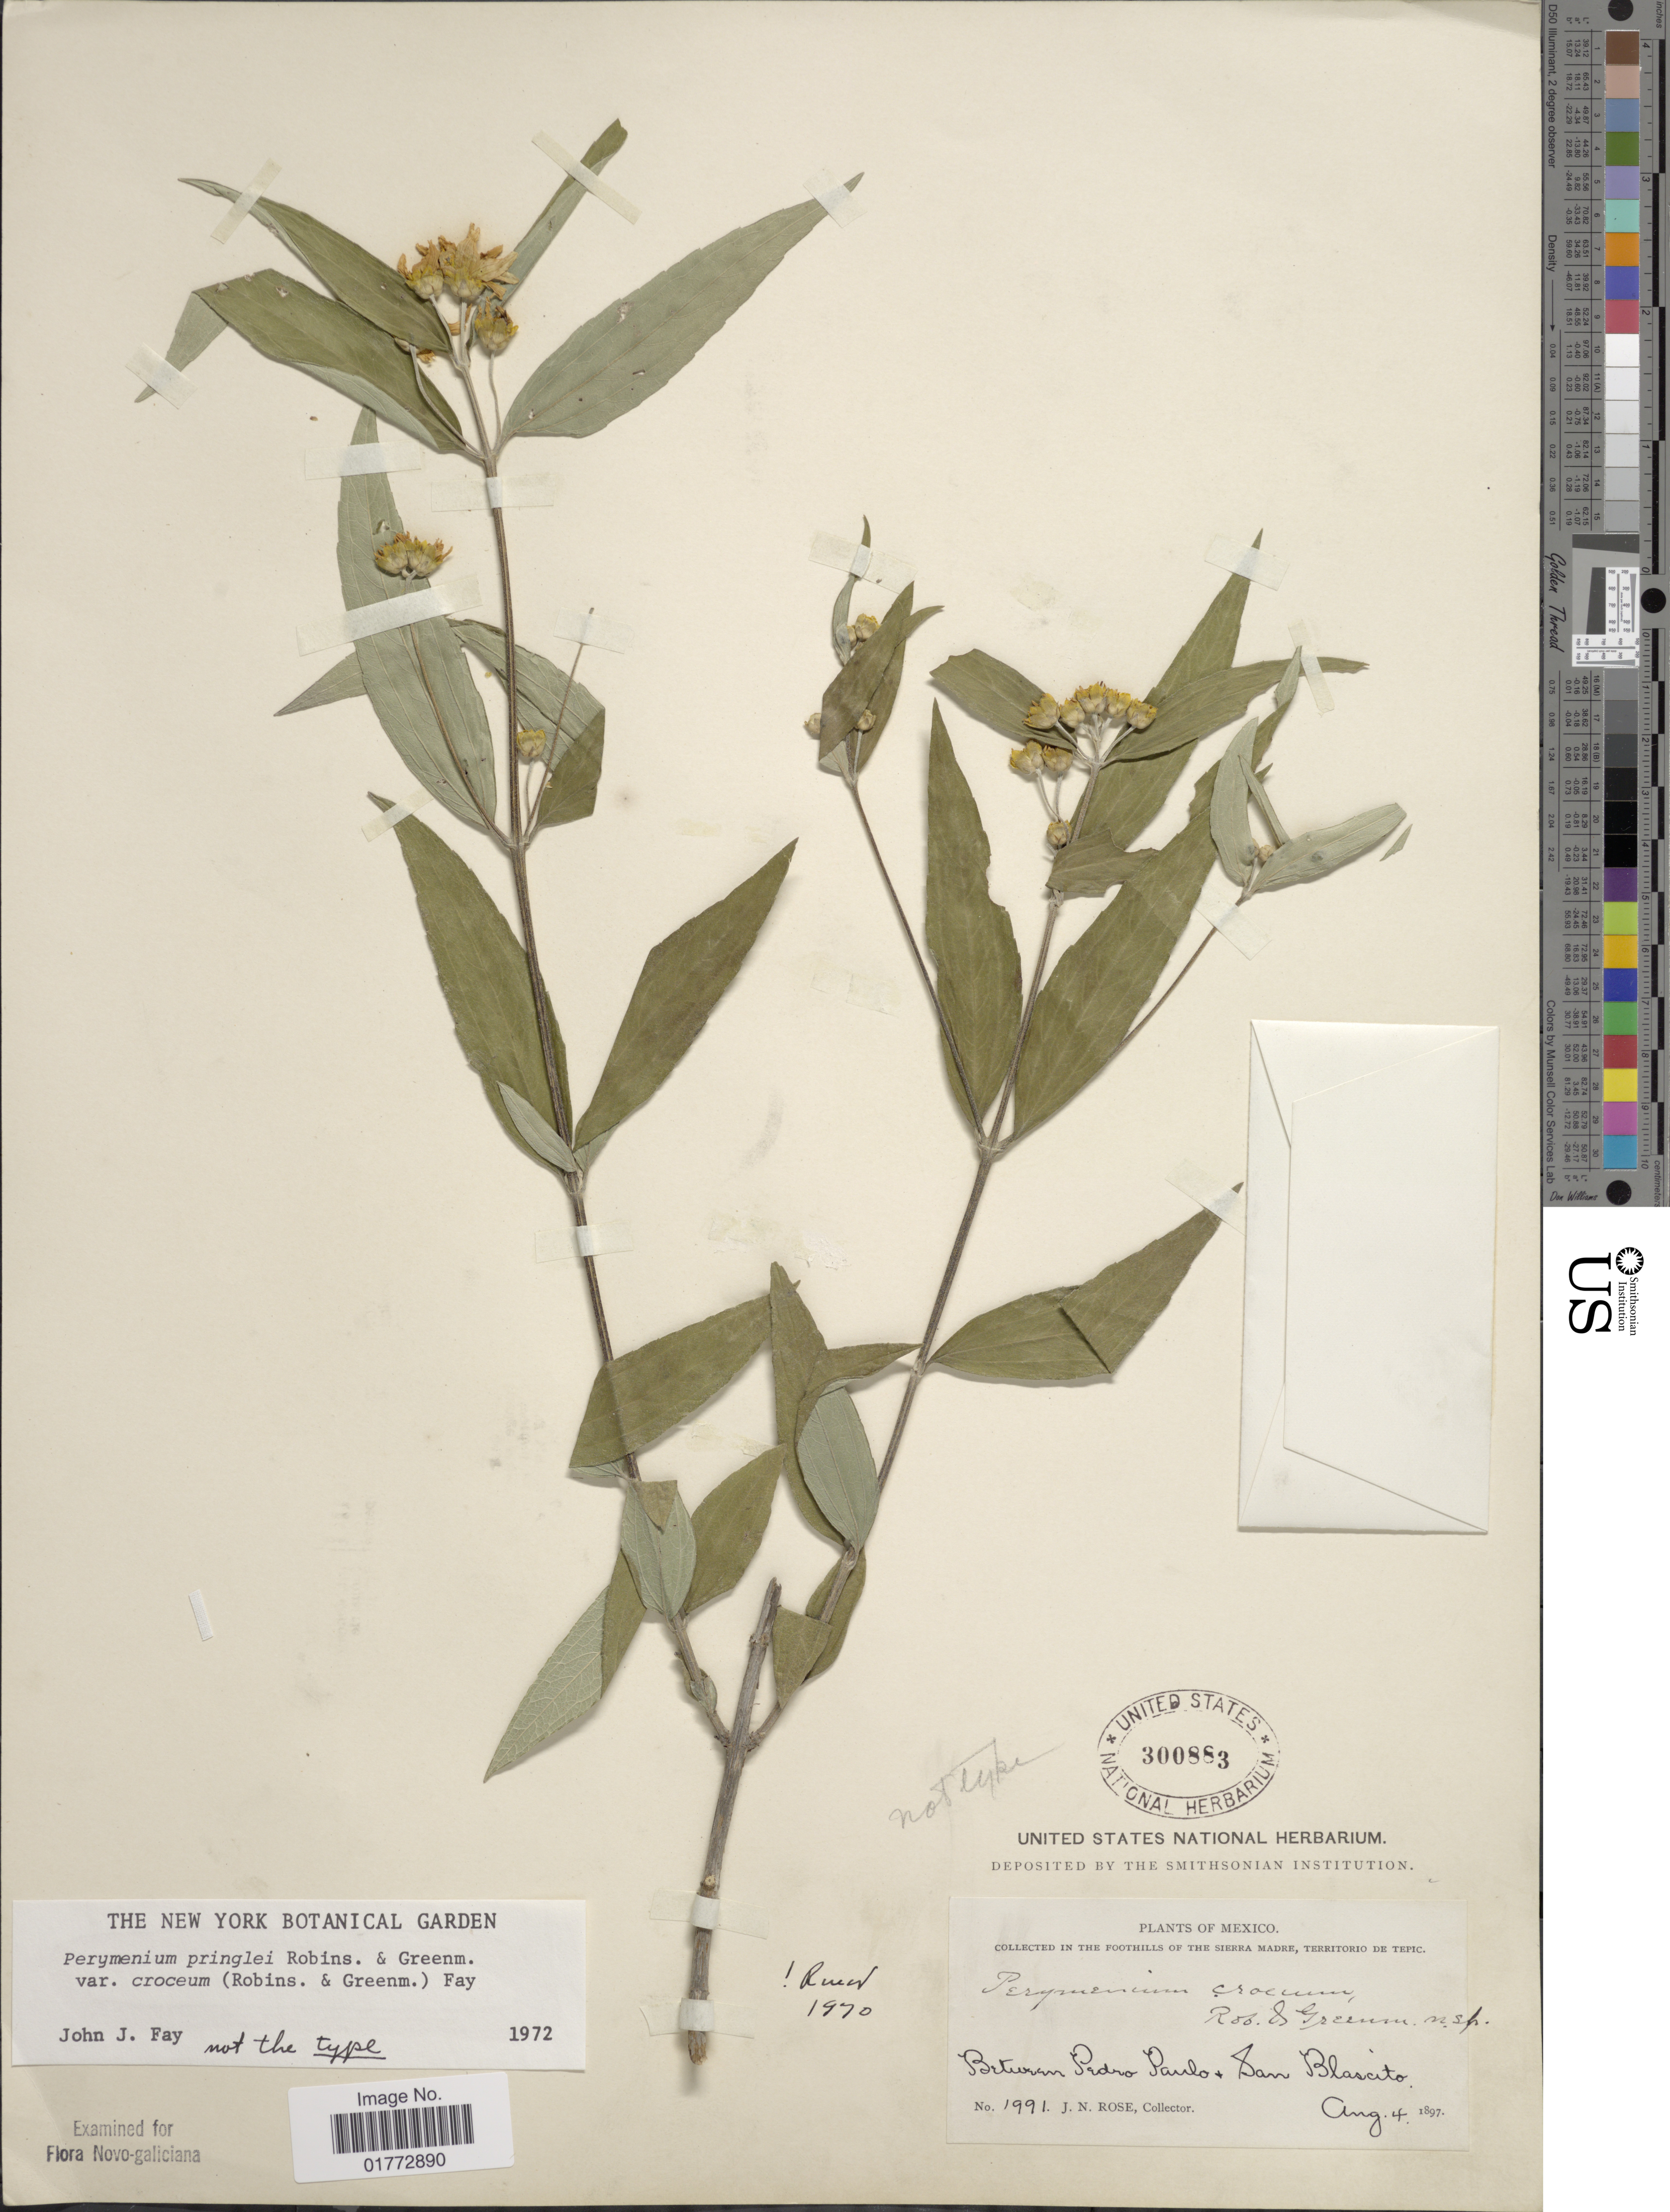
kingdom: Plantae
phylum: Tracheophyta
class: Magnoliopsida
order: Asterales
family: Asteraceae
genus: Perymenium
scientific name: Perymenium pringlei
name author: B.L. Rob. & Greenm.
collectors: J. N. Rose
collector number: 1991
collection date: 1897-08-04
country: Mexico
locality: Foothils of the Sierra Madre, Territorio de Tepic, Between Pedro Paulo + San Blascito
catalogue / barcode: US 300883